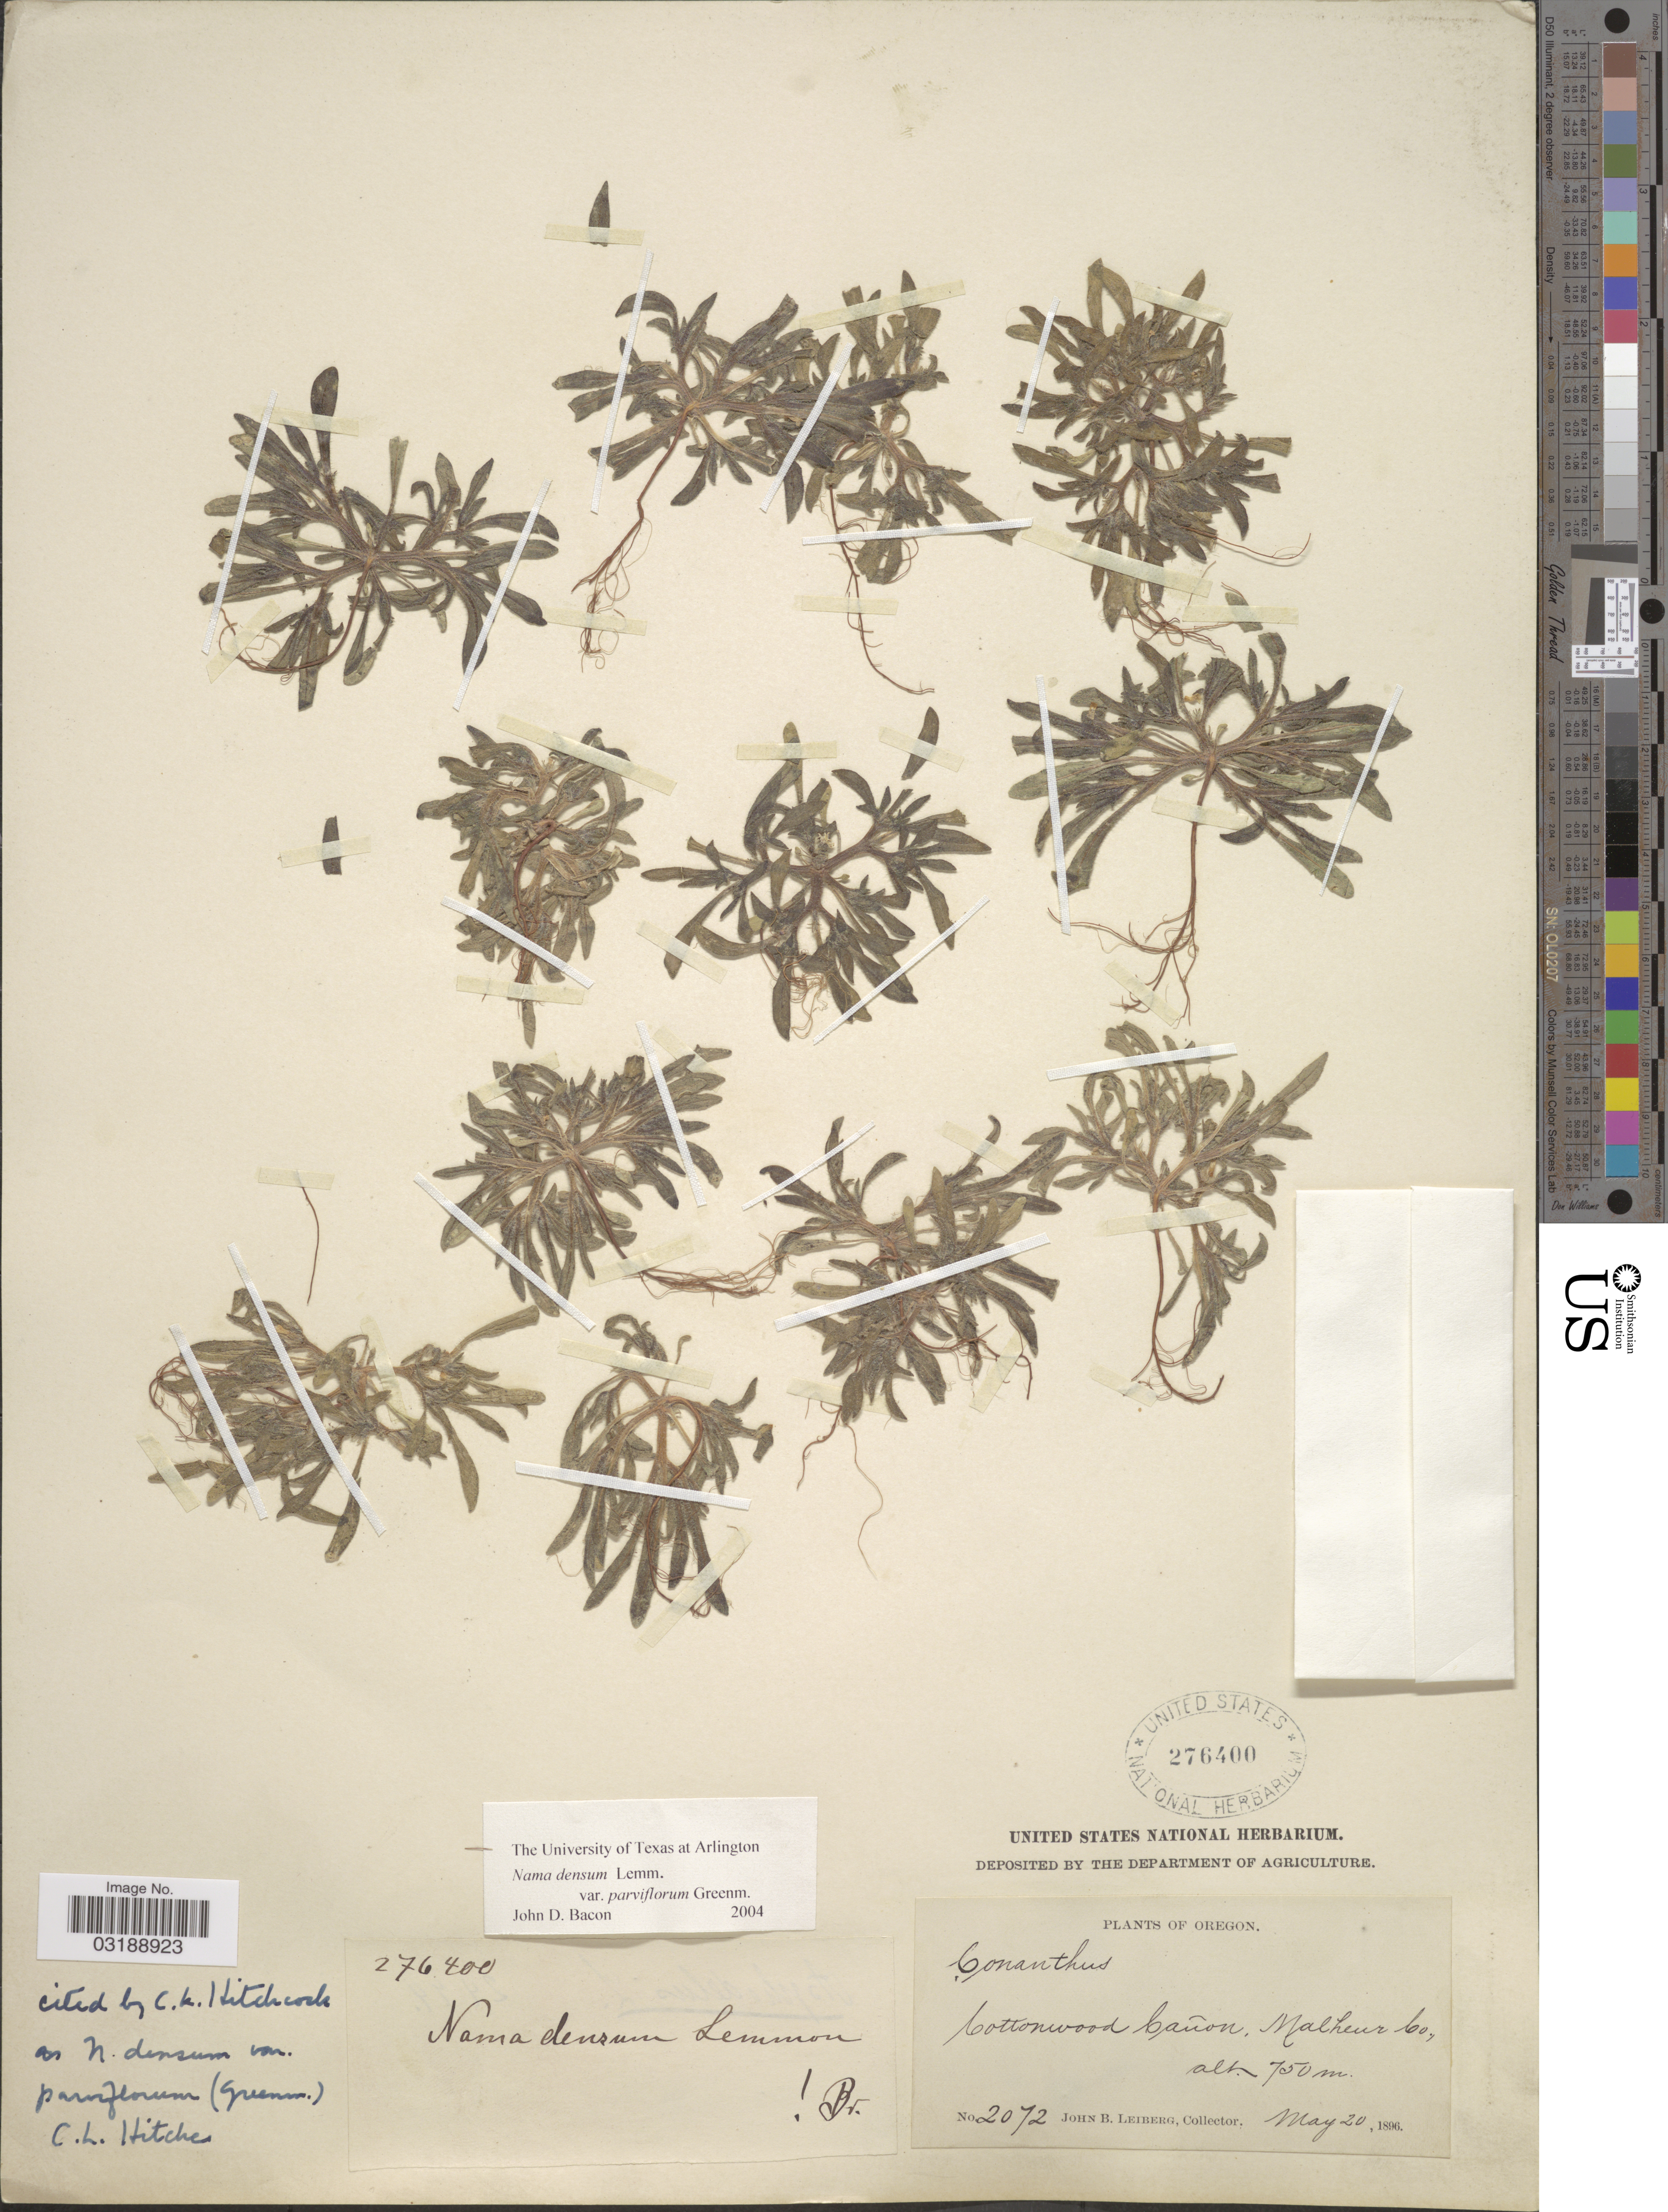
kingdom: Plantae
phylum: Tracheophyta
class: Magnoliopsida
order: Boraginales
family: Namaceae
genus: Nama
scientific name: Nama densa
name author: Lemmon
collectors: J. B. Leiberg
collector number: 2072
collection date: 1896-05-20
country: United States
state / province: Oregon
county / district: Malheur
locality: Cottonwood Cañon, Malheur Co.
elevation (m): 750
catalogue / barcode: US 276400